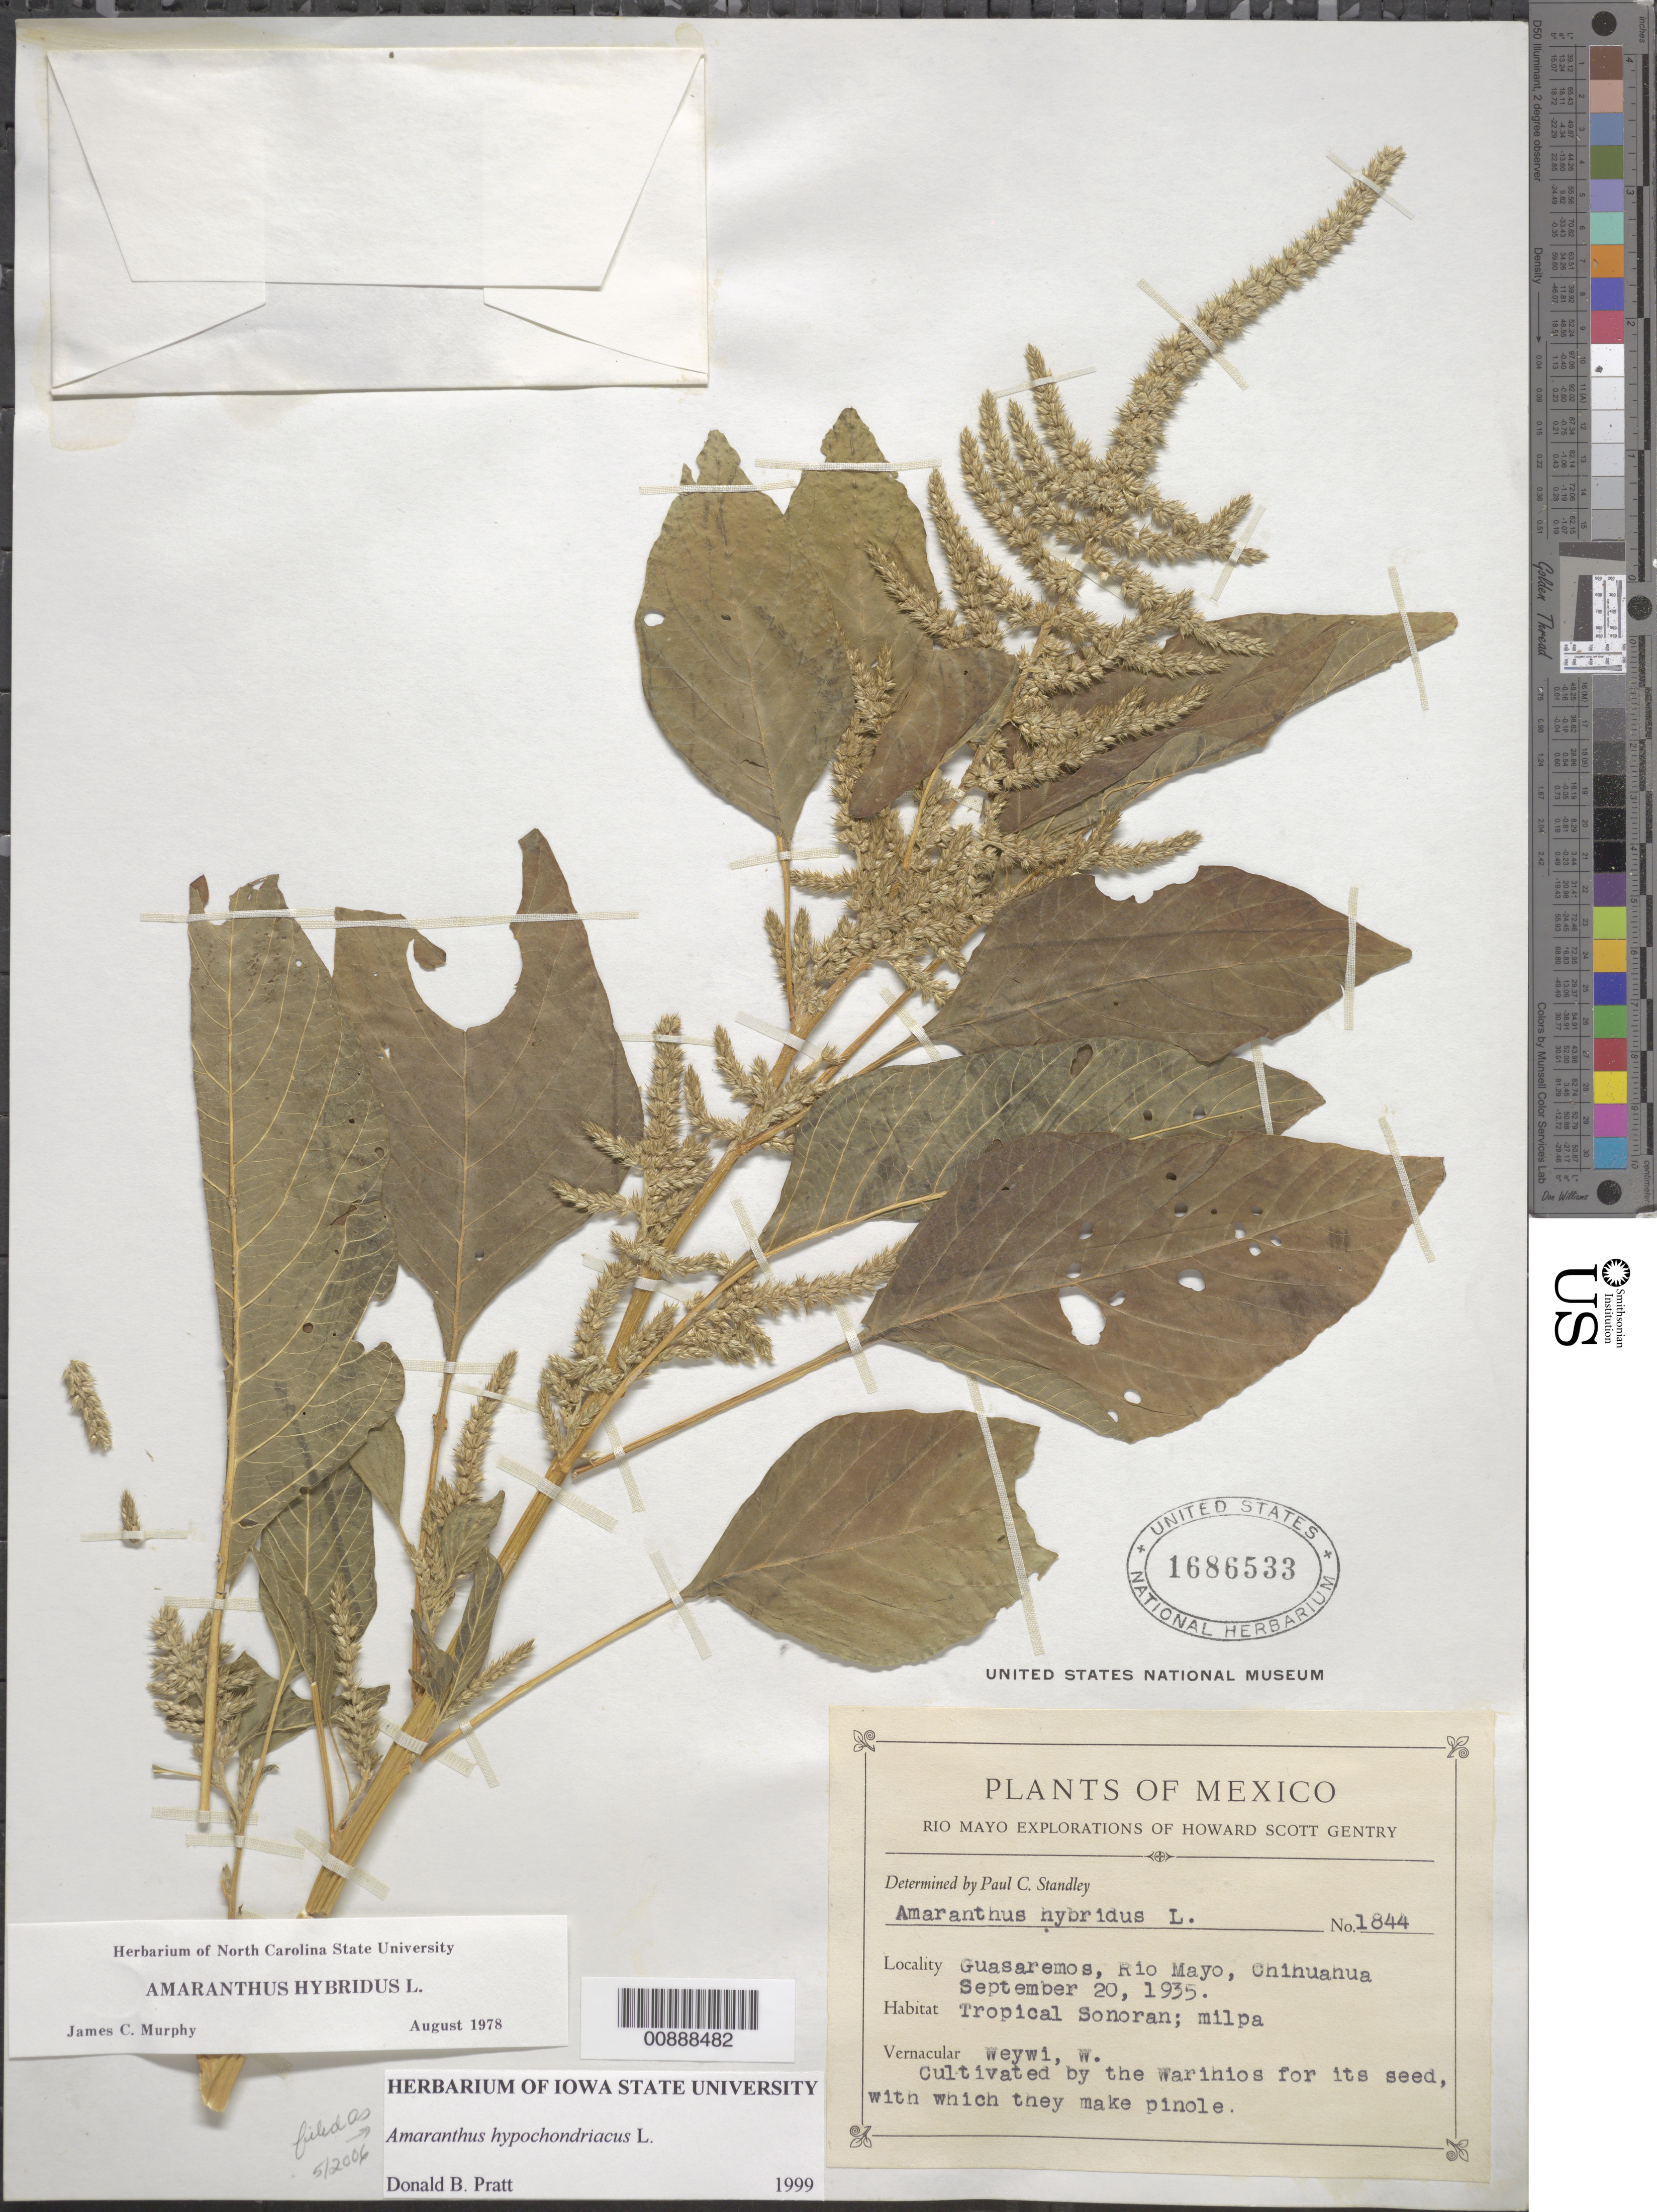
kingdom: Plantae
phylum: Tracheophyta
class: Magnoliopsida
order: Caryophyllales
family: Amaranthaceae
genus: Amaranthus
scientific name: Amaranthus hypochondriacus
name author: L.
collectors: H. S. Gentry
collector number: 1844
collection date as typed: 20 Sep 1935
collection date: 1935-09-20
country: Mexico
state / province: Chihuahua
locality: Guasaremos, Río Mayo, Chihuahua.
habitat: Tropical Sonoran; milpa.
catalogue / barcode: US 1686533